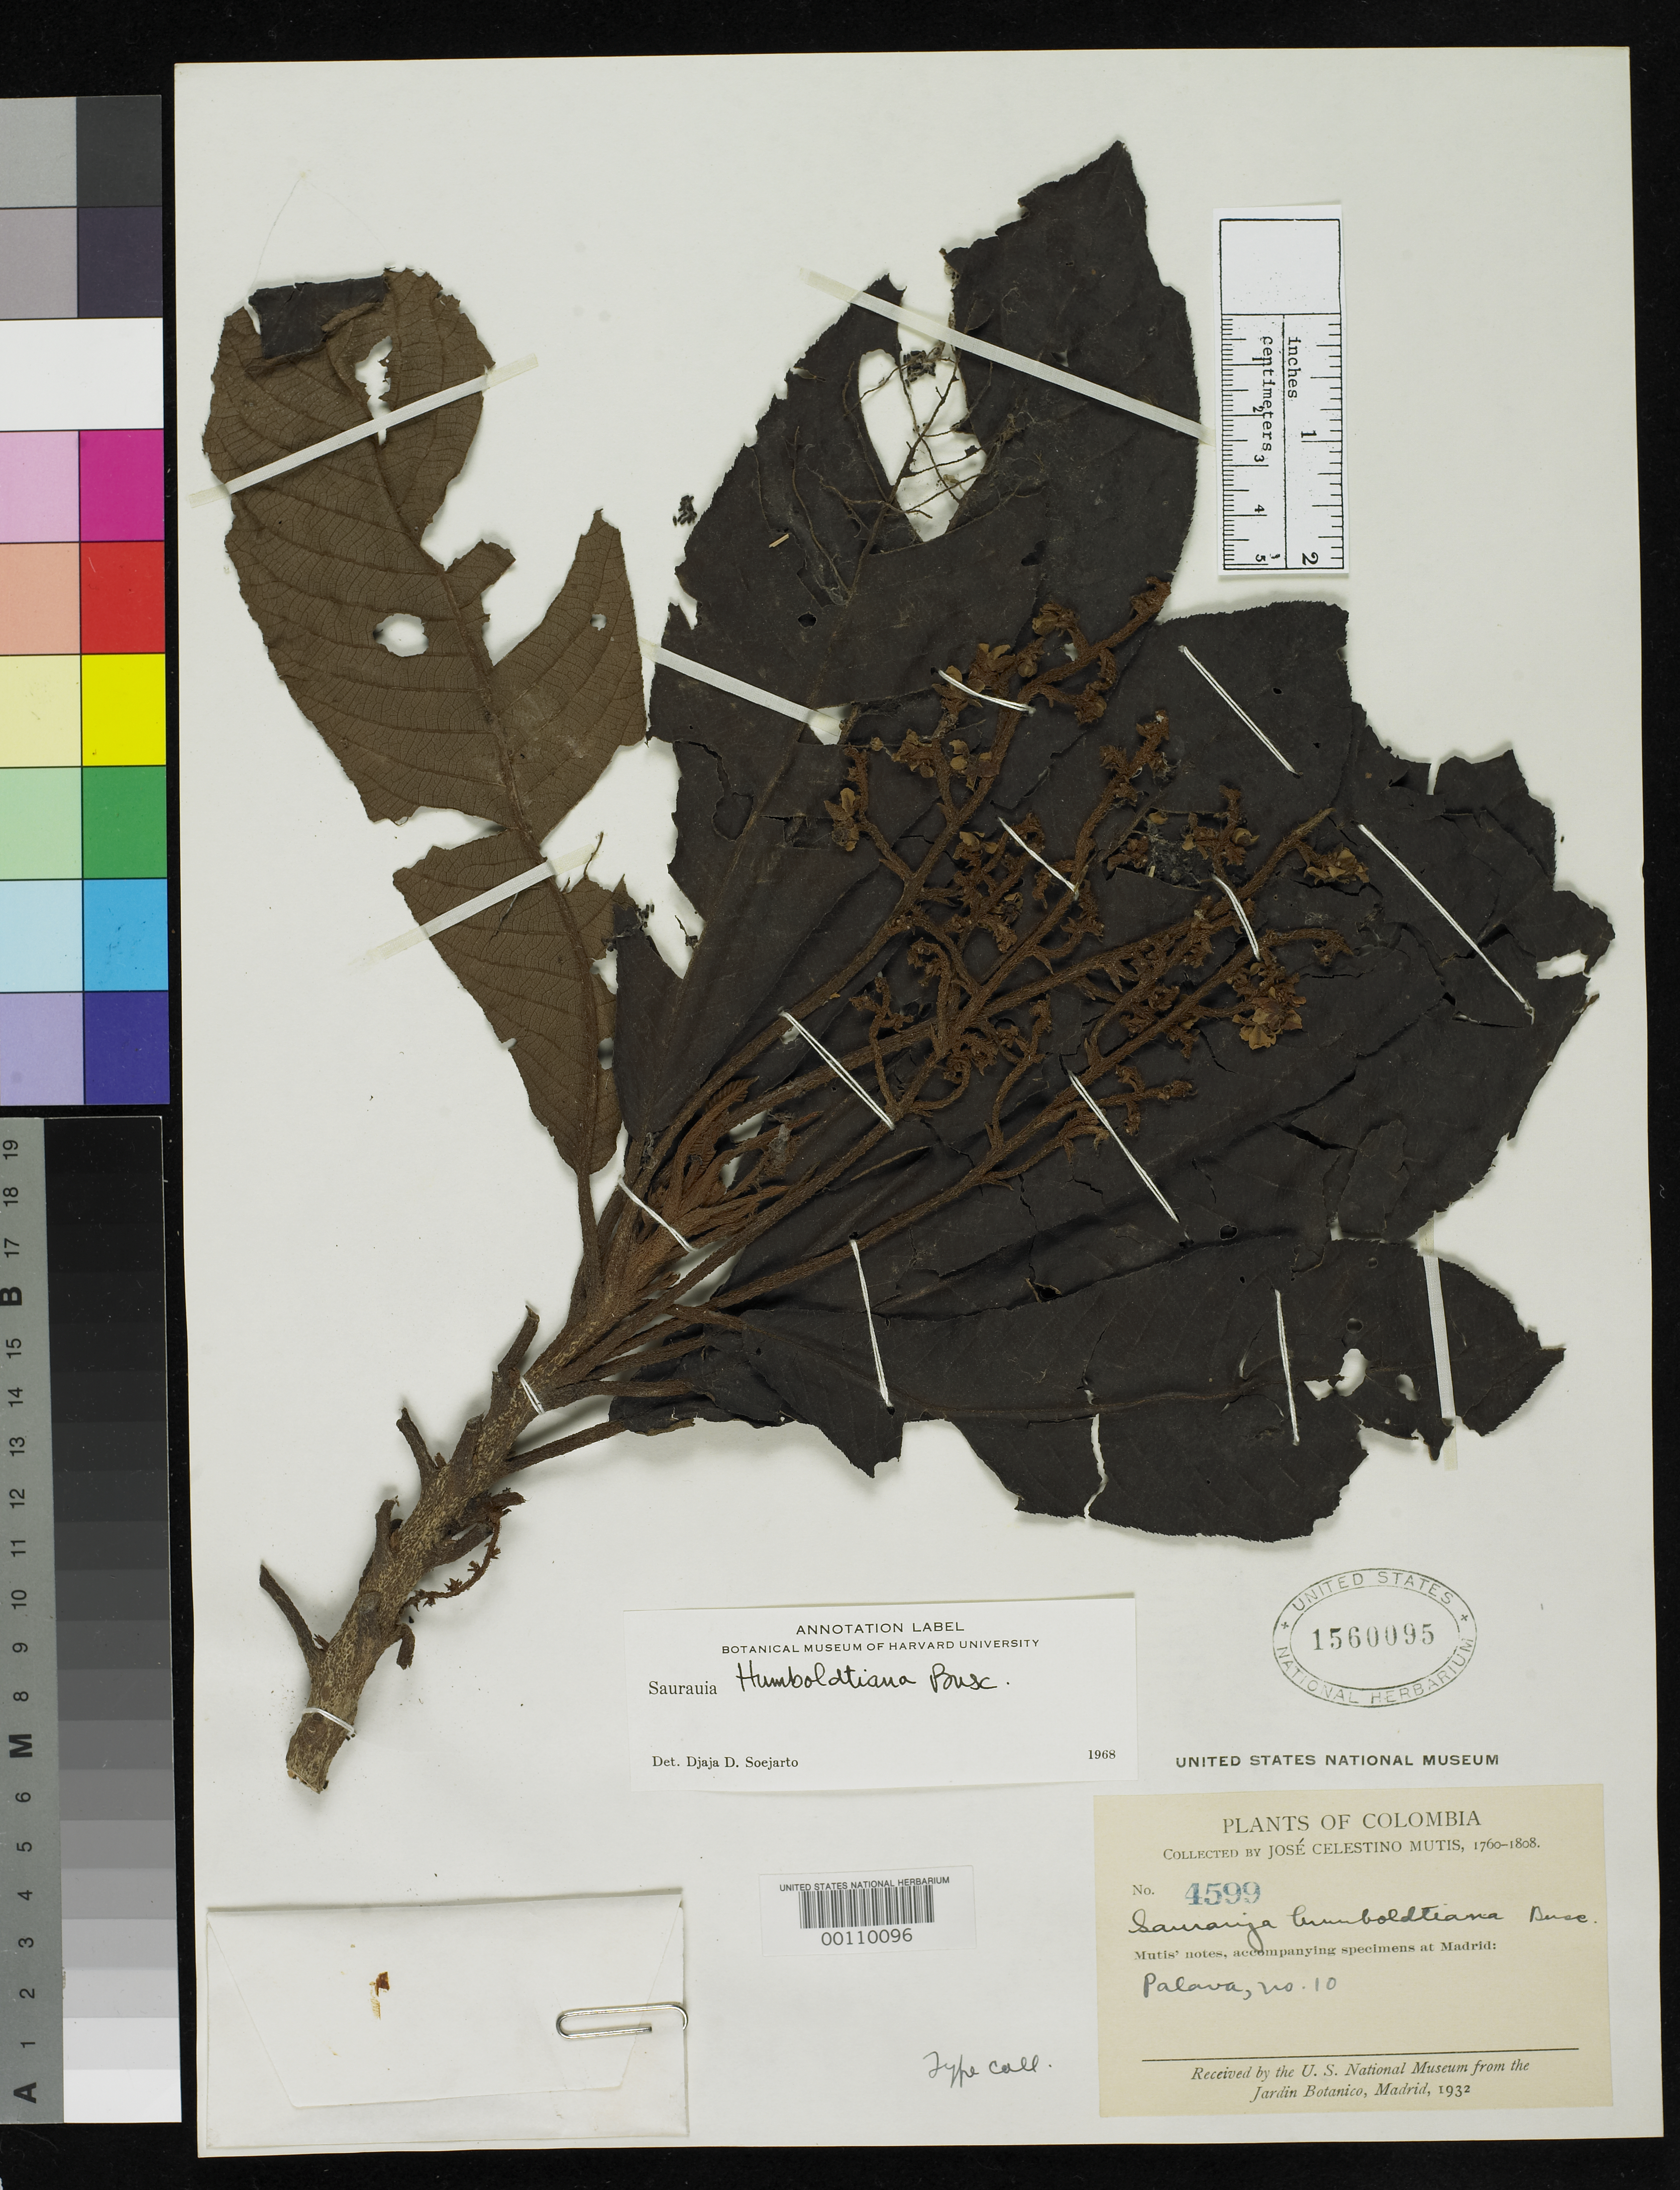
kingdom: Plantae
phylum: Tracheophyta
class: Magnoliopsida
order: Ericales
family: Actinidiaceae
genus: Saurauia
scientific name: Saurauia humboldtiana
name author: Buscal.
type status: Type Collection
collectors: J. C. B. Mutis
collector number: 4599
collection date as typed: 1760 to -- --- 1808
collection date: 1760/1808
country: Colombia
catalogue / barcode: US 1560095